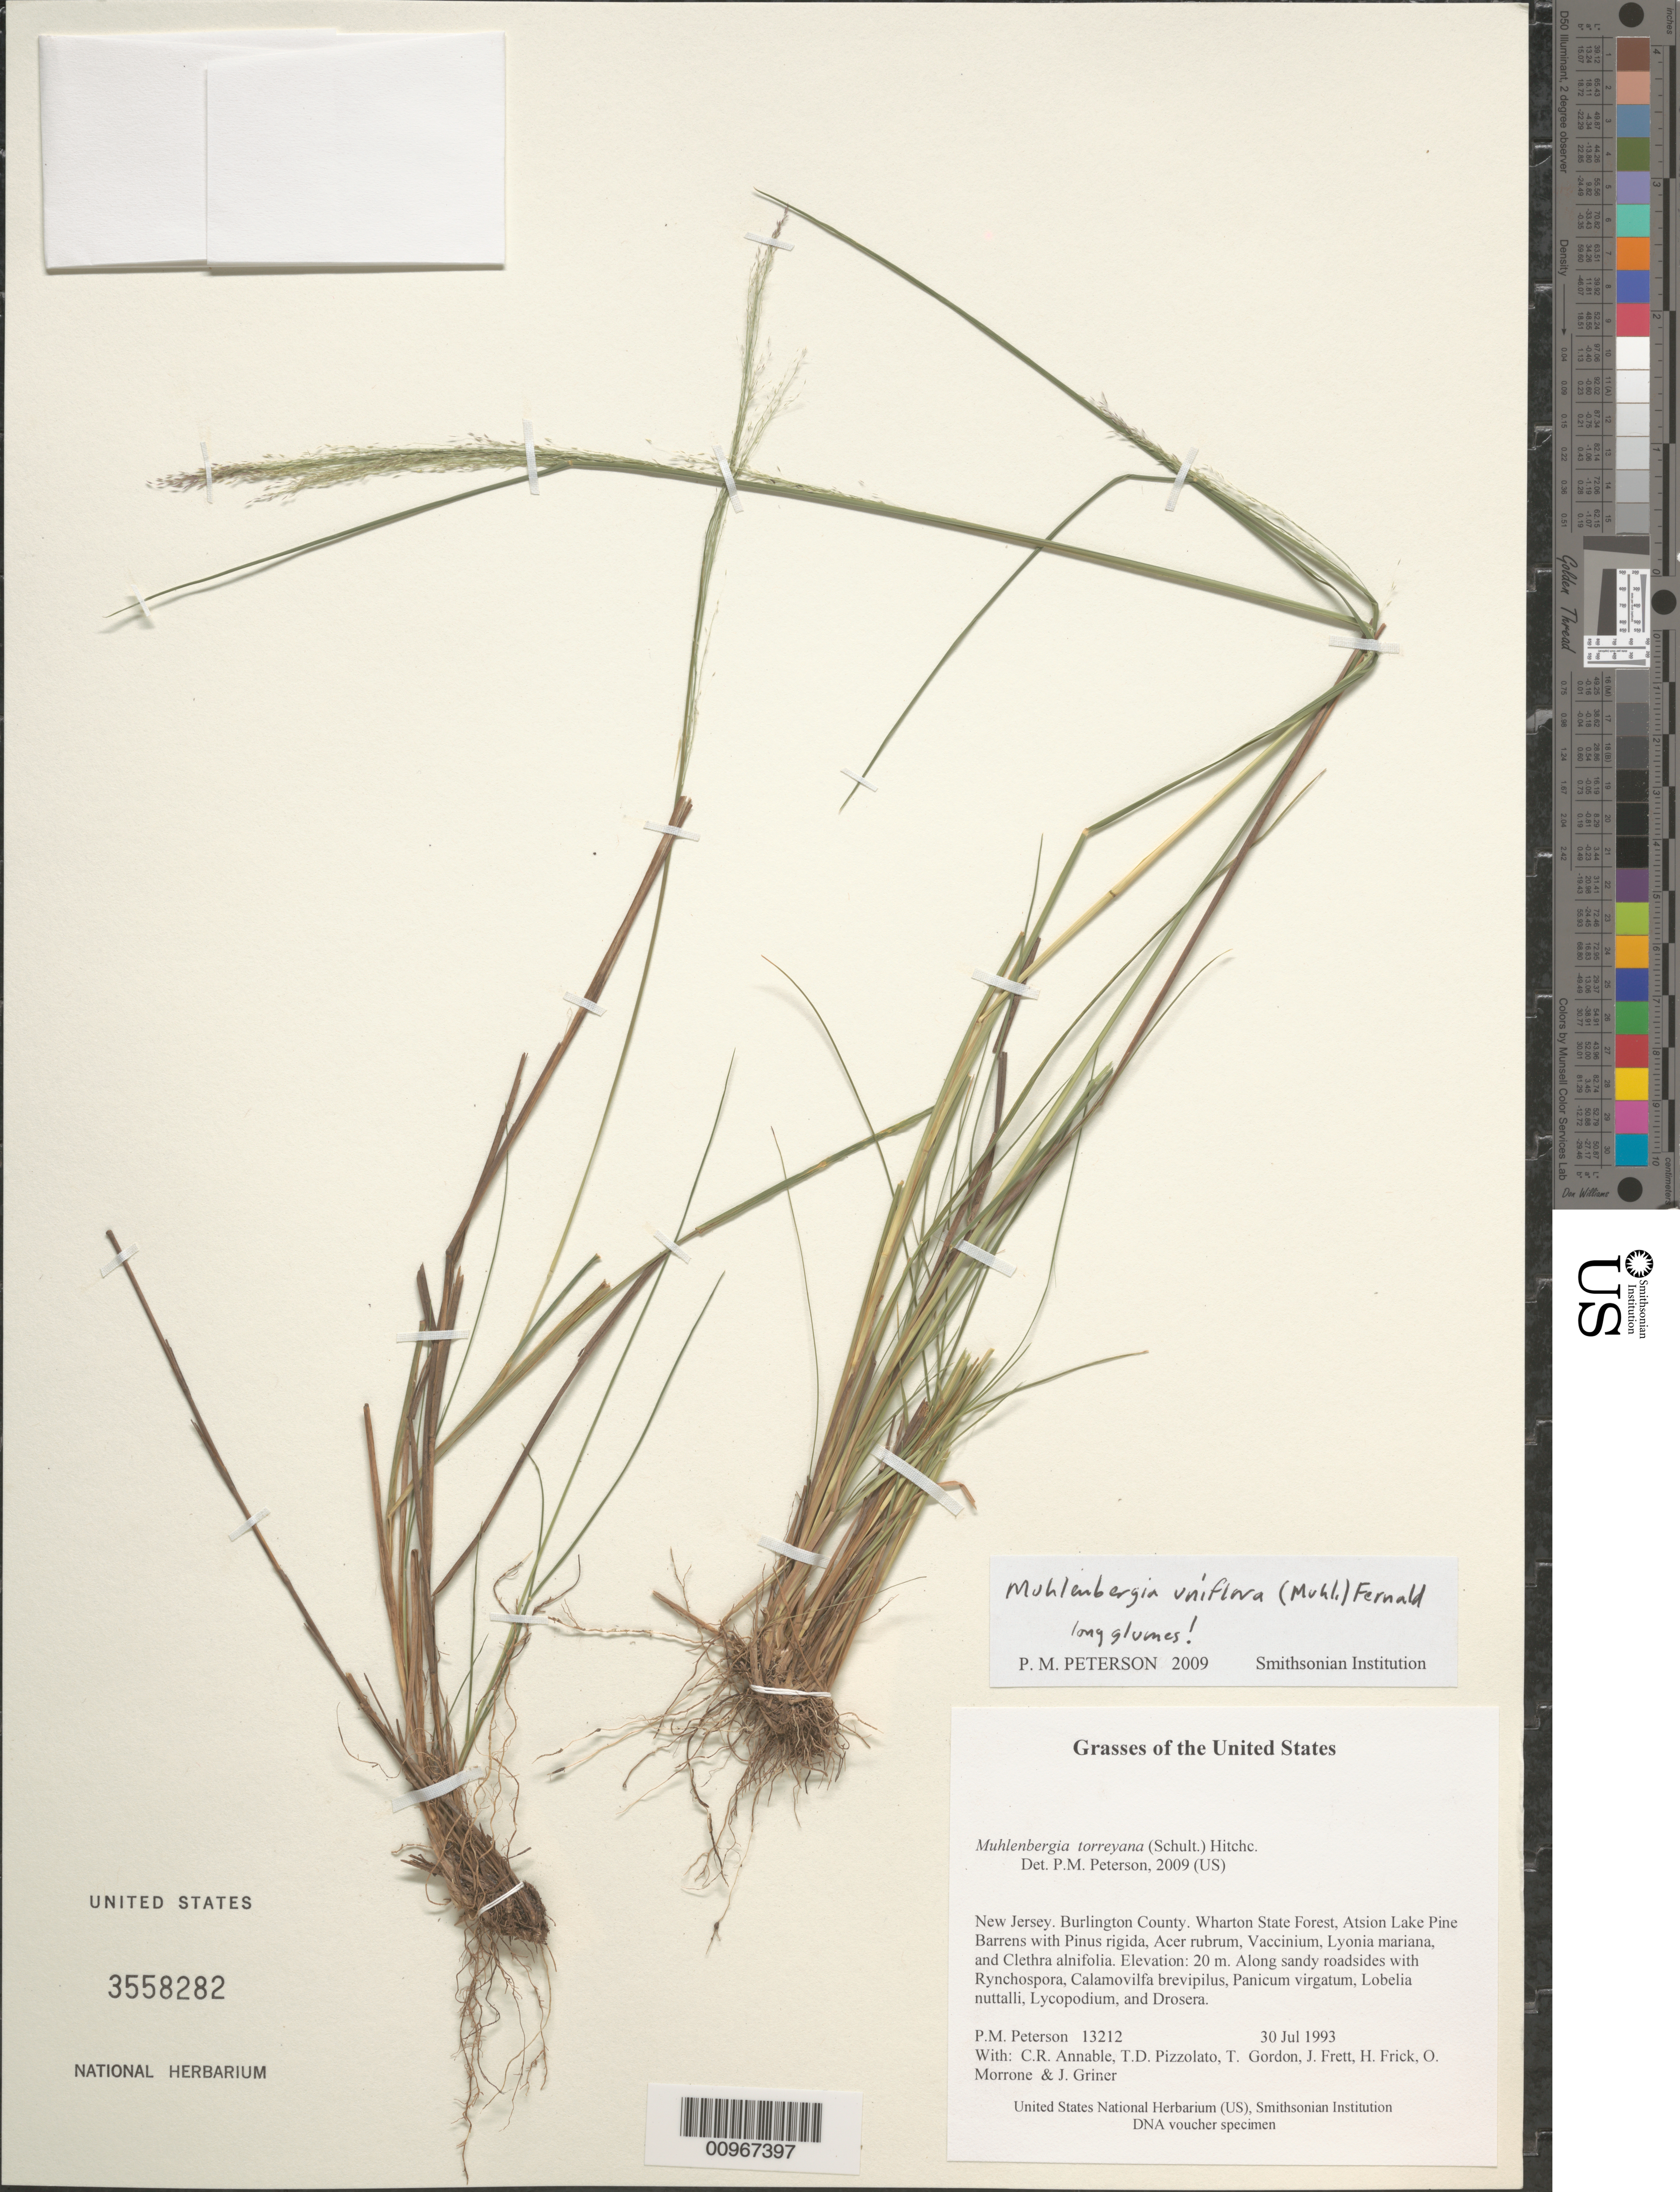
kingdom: Plantae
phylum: Tracheophyta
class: Liliopsida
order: Poales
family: Poaceae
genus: Muhlenbergia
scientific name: Muhlenbergia uniflora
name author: (Muhl.) Fernald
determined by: Peterson, Paul M., (BOT), Smithsonian Institution - National Museum of Natural History (UNITED STATES)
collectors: P. M. Peterson, C. R. Annable, T. Pizzolato, T. Gordon, J. Frett, H. Frick, O. N. Morrone & J. Griner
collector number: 13212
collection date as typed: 30 Jul 1993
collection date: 1993-07-30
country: United States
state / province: New Jersey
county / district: Burlington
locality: Wharton State Forest, Atsion Lake Pine Barrens with Pinus rigida, Acer rubrum, Vaccinium, Lyonia mariana, and Clethra alnifolia.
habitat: Along sandy roadsides with Rynchospora, Calamovilfa brevipilus, Panicum virgatum, Lobelia nuttalli, Lycopodium, and Drosera.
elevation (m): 20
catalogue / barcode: US 3558282